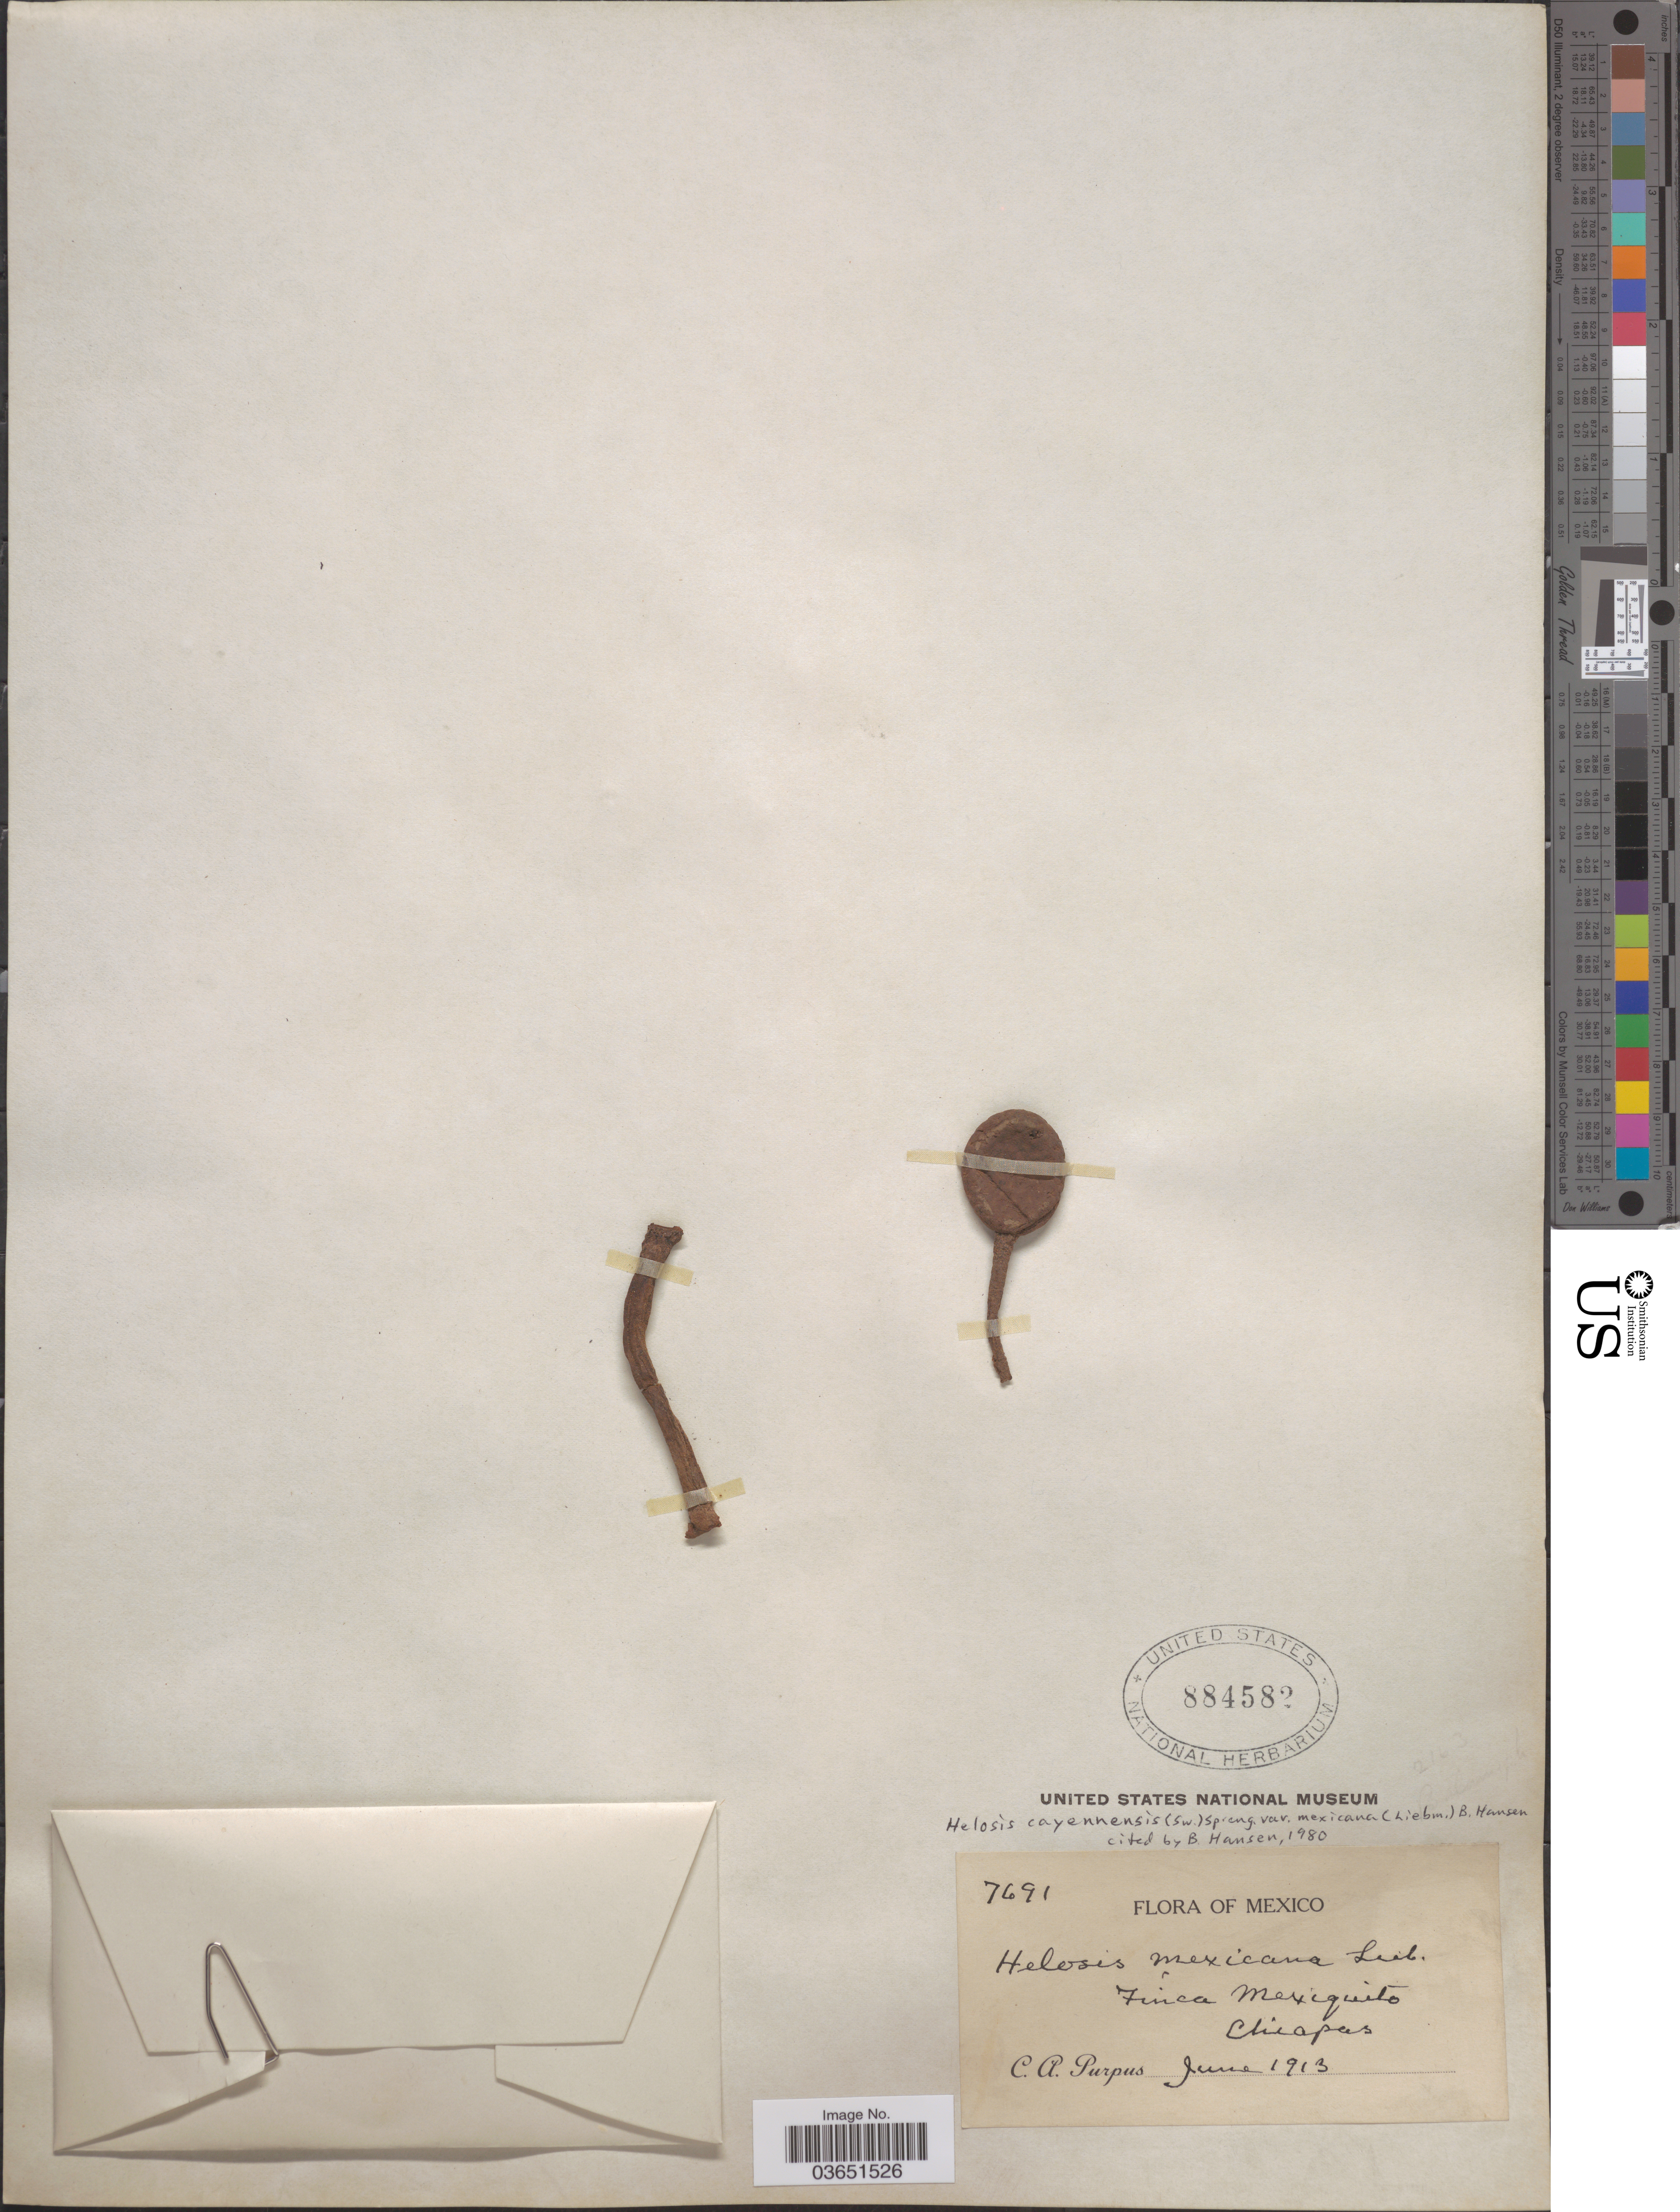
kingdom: Plantae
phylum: Tracheophyta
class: Magnoliopsida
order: Santalales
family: Balanophoraceae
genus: Helosis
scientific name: Helosis cayanensis var. mexicana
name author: (Liebm.) B. Hansen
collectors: C. A. Purpus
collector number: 7691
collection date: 1913-06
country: Mexico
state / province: Chiapas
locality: Finca Mexiquito.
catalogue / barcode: US 884582